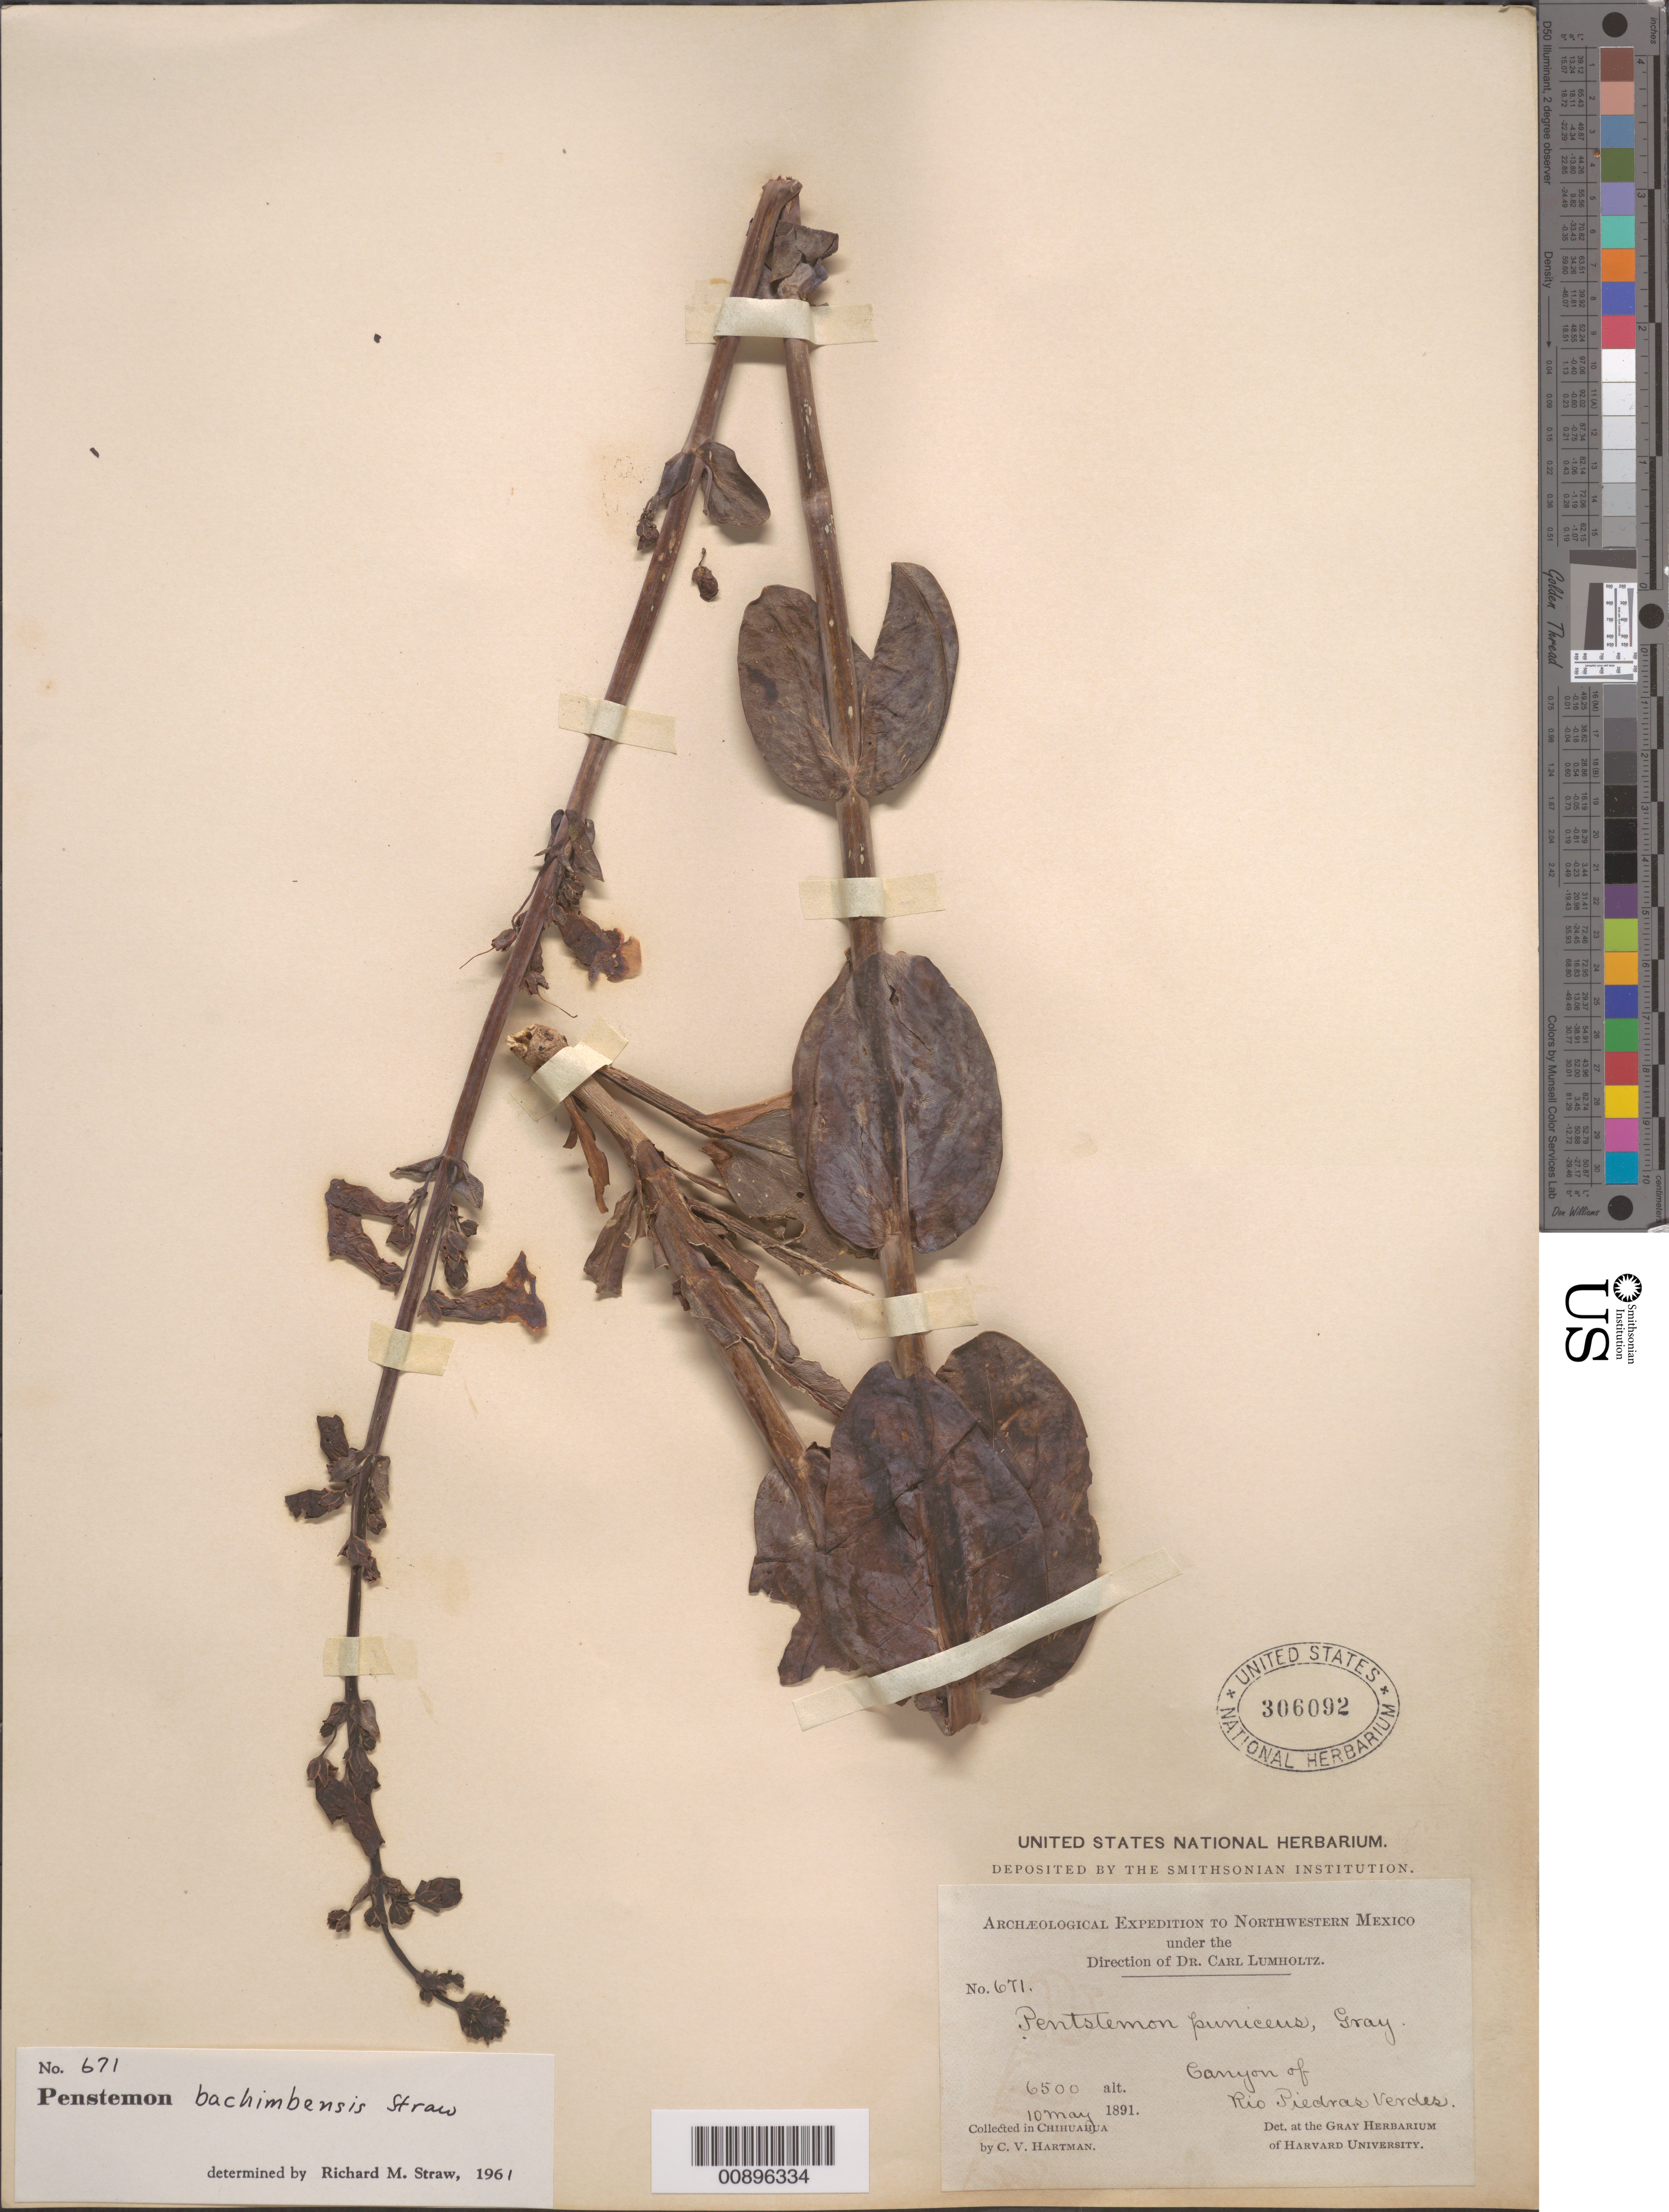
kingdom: Plantae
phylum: Tracheophyta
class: Magnoliopsida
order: Lamiales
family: Plantaginaceae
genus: Penstemon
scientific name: Penstemon bachimbensis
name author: Straw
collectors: C. V. Hartman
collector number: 671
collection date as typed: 10 May 1891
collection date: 1891-05-10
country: Mexico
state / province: Chihuahua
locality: Canyon of Río Piedras Verdes, Chihuahua.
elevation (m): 1981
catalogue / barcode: US 306092